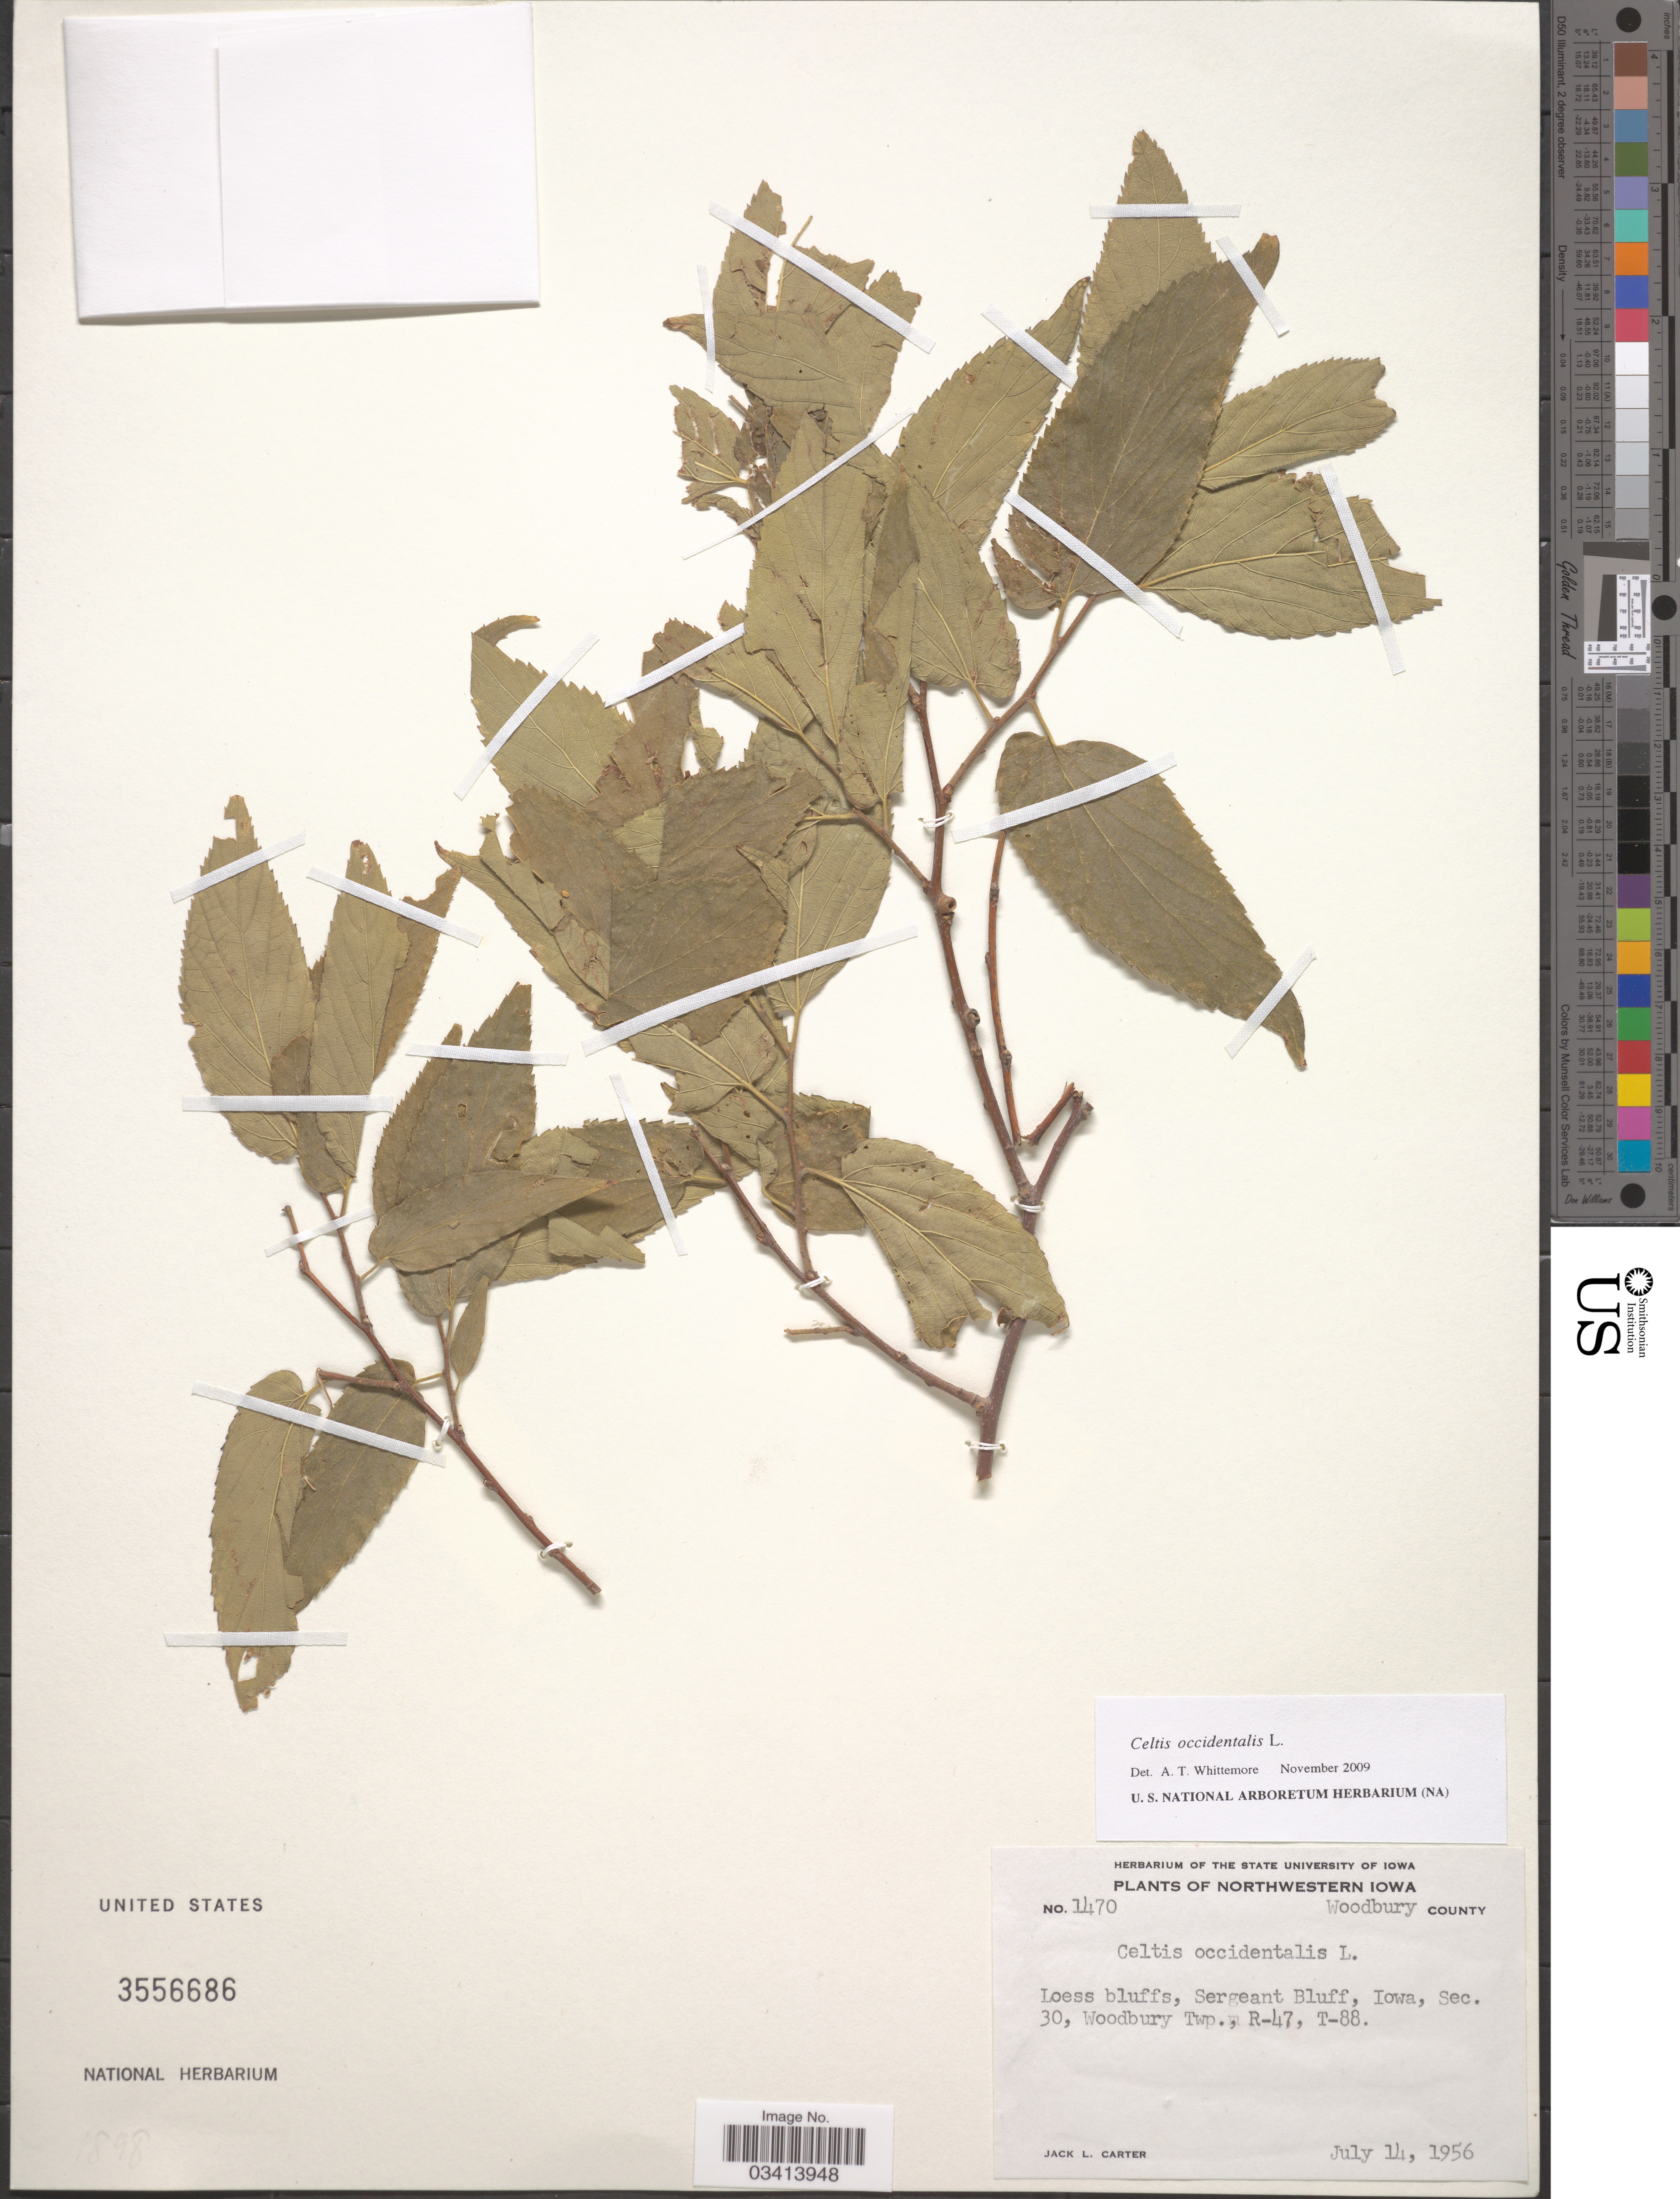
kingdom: Plantae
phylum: Tracheophyta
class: Magnoliopsida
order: Rosales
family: Cannabaceae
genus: Celtis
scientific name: Celtis occidentalis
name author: L.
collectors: J. L. Carter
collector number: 1470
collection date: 1956-07-14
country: United States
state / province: Iowa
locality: Northwestern Iowa. Woodbury County. Loess bluffs, Sergeant Bluff, Iowa, Sec. 30, Woodbury Twp., R-47, T-88.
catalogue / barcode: US 3556686